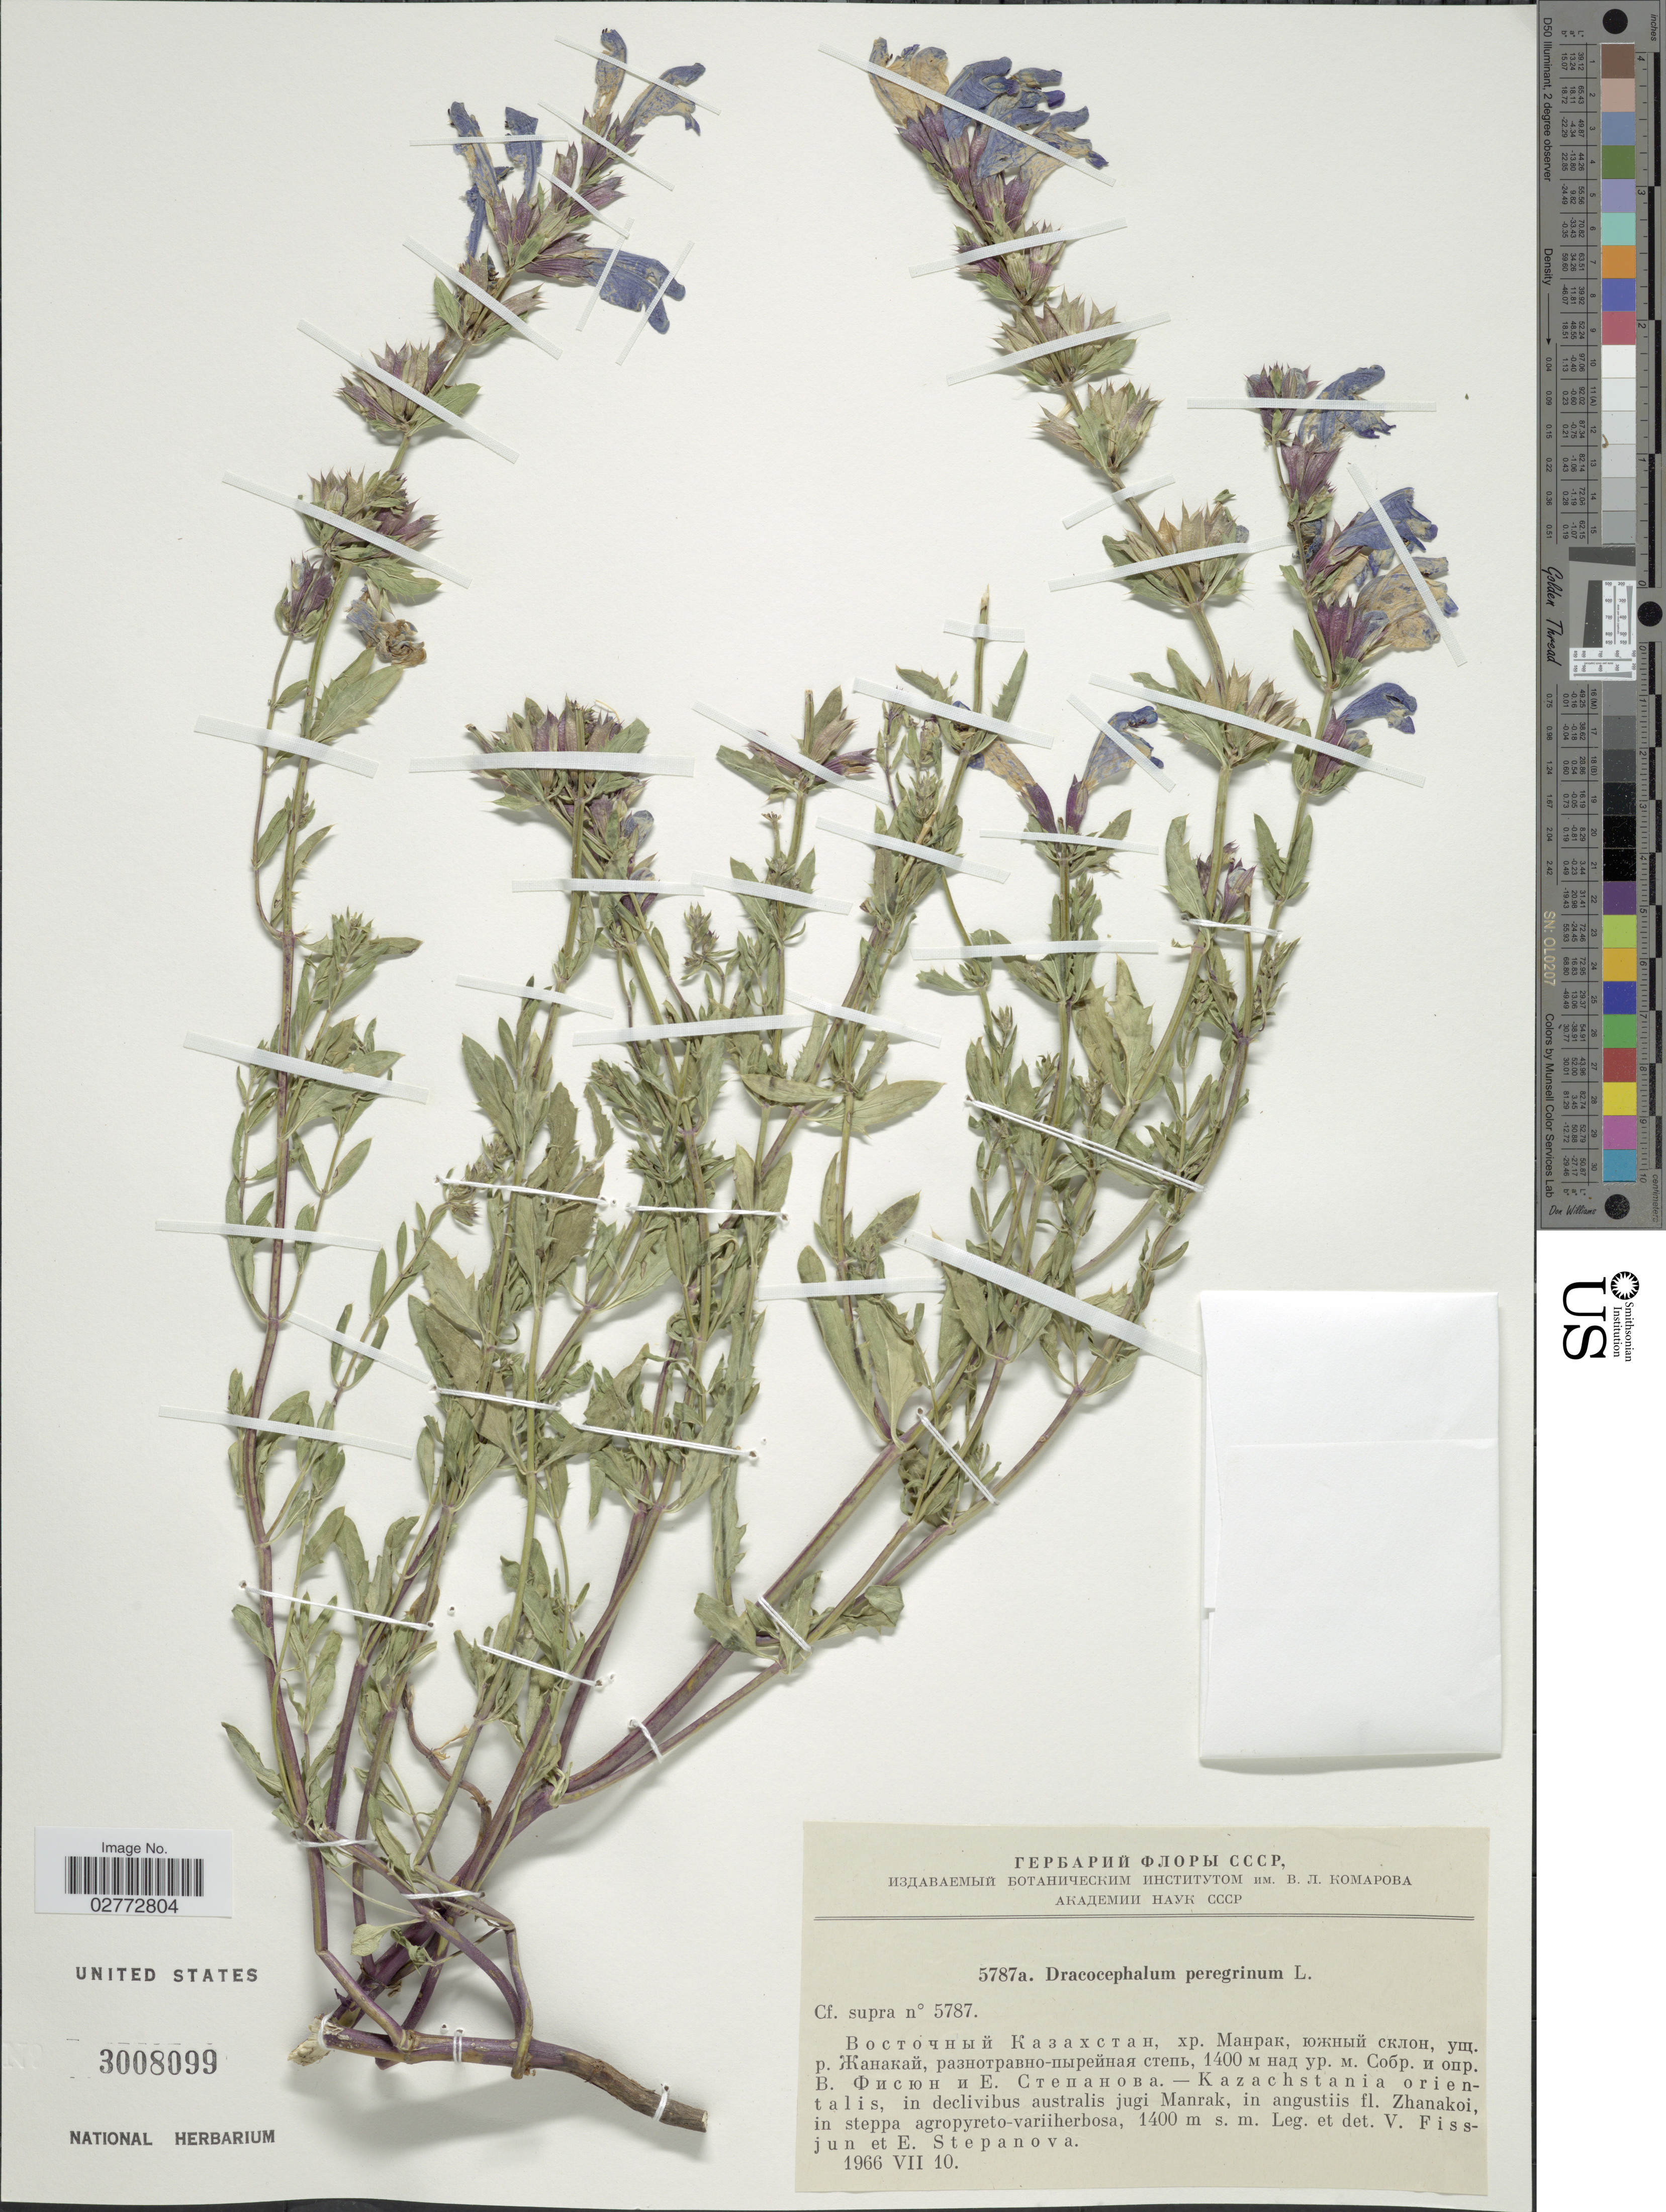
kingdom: Plantae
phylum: Tracheophyta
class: Magnoliopsida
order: Lamiales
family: Lamiaceae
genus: Dracocephalum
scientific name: Dracocephalum peregrinum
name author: L.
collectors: V. Fissjun & E. Stepanova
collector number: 5787a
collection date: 1966-07-10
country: Kazakhstan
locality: Kazachstania orientalis, in declivibus australis jugi Manrak, in augustiis fl. Zhanakoi, in steppa agropyretro-variiherbosa.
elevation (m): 1400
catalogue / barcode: US 3008099